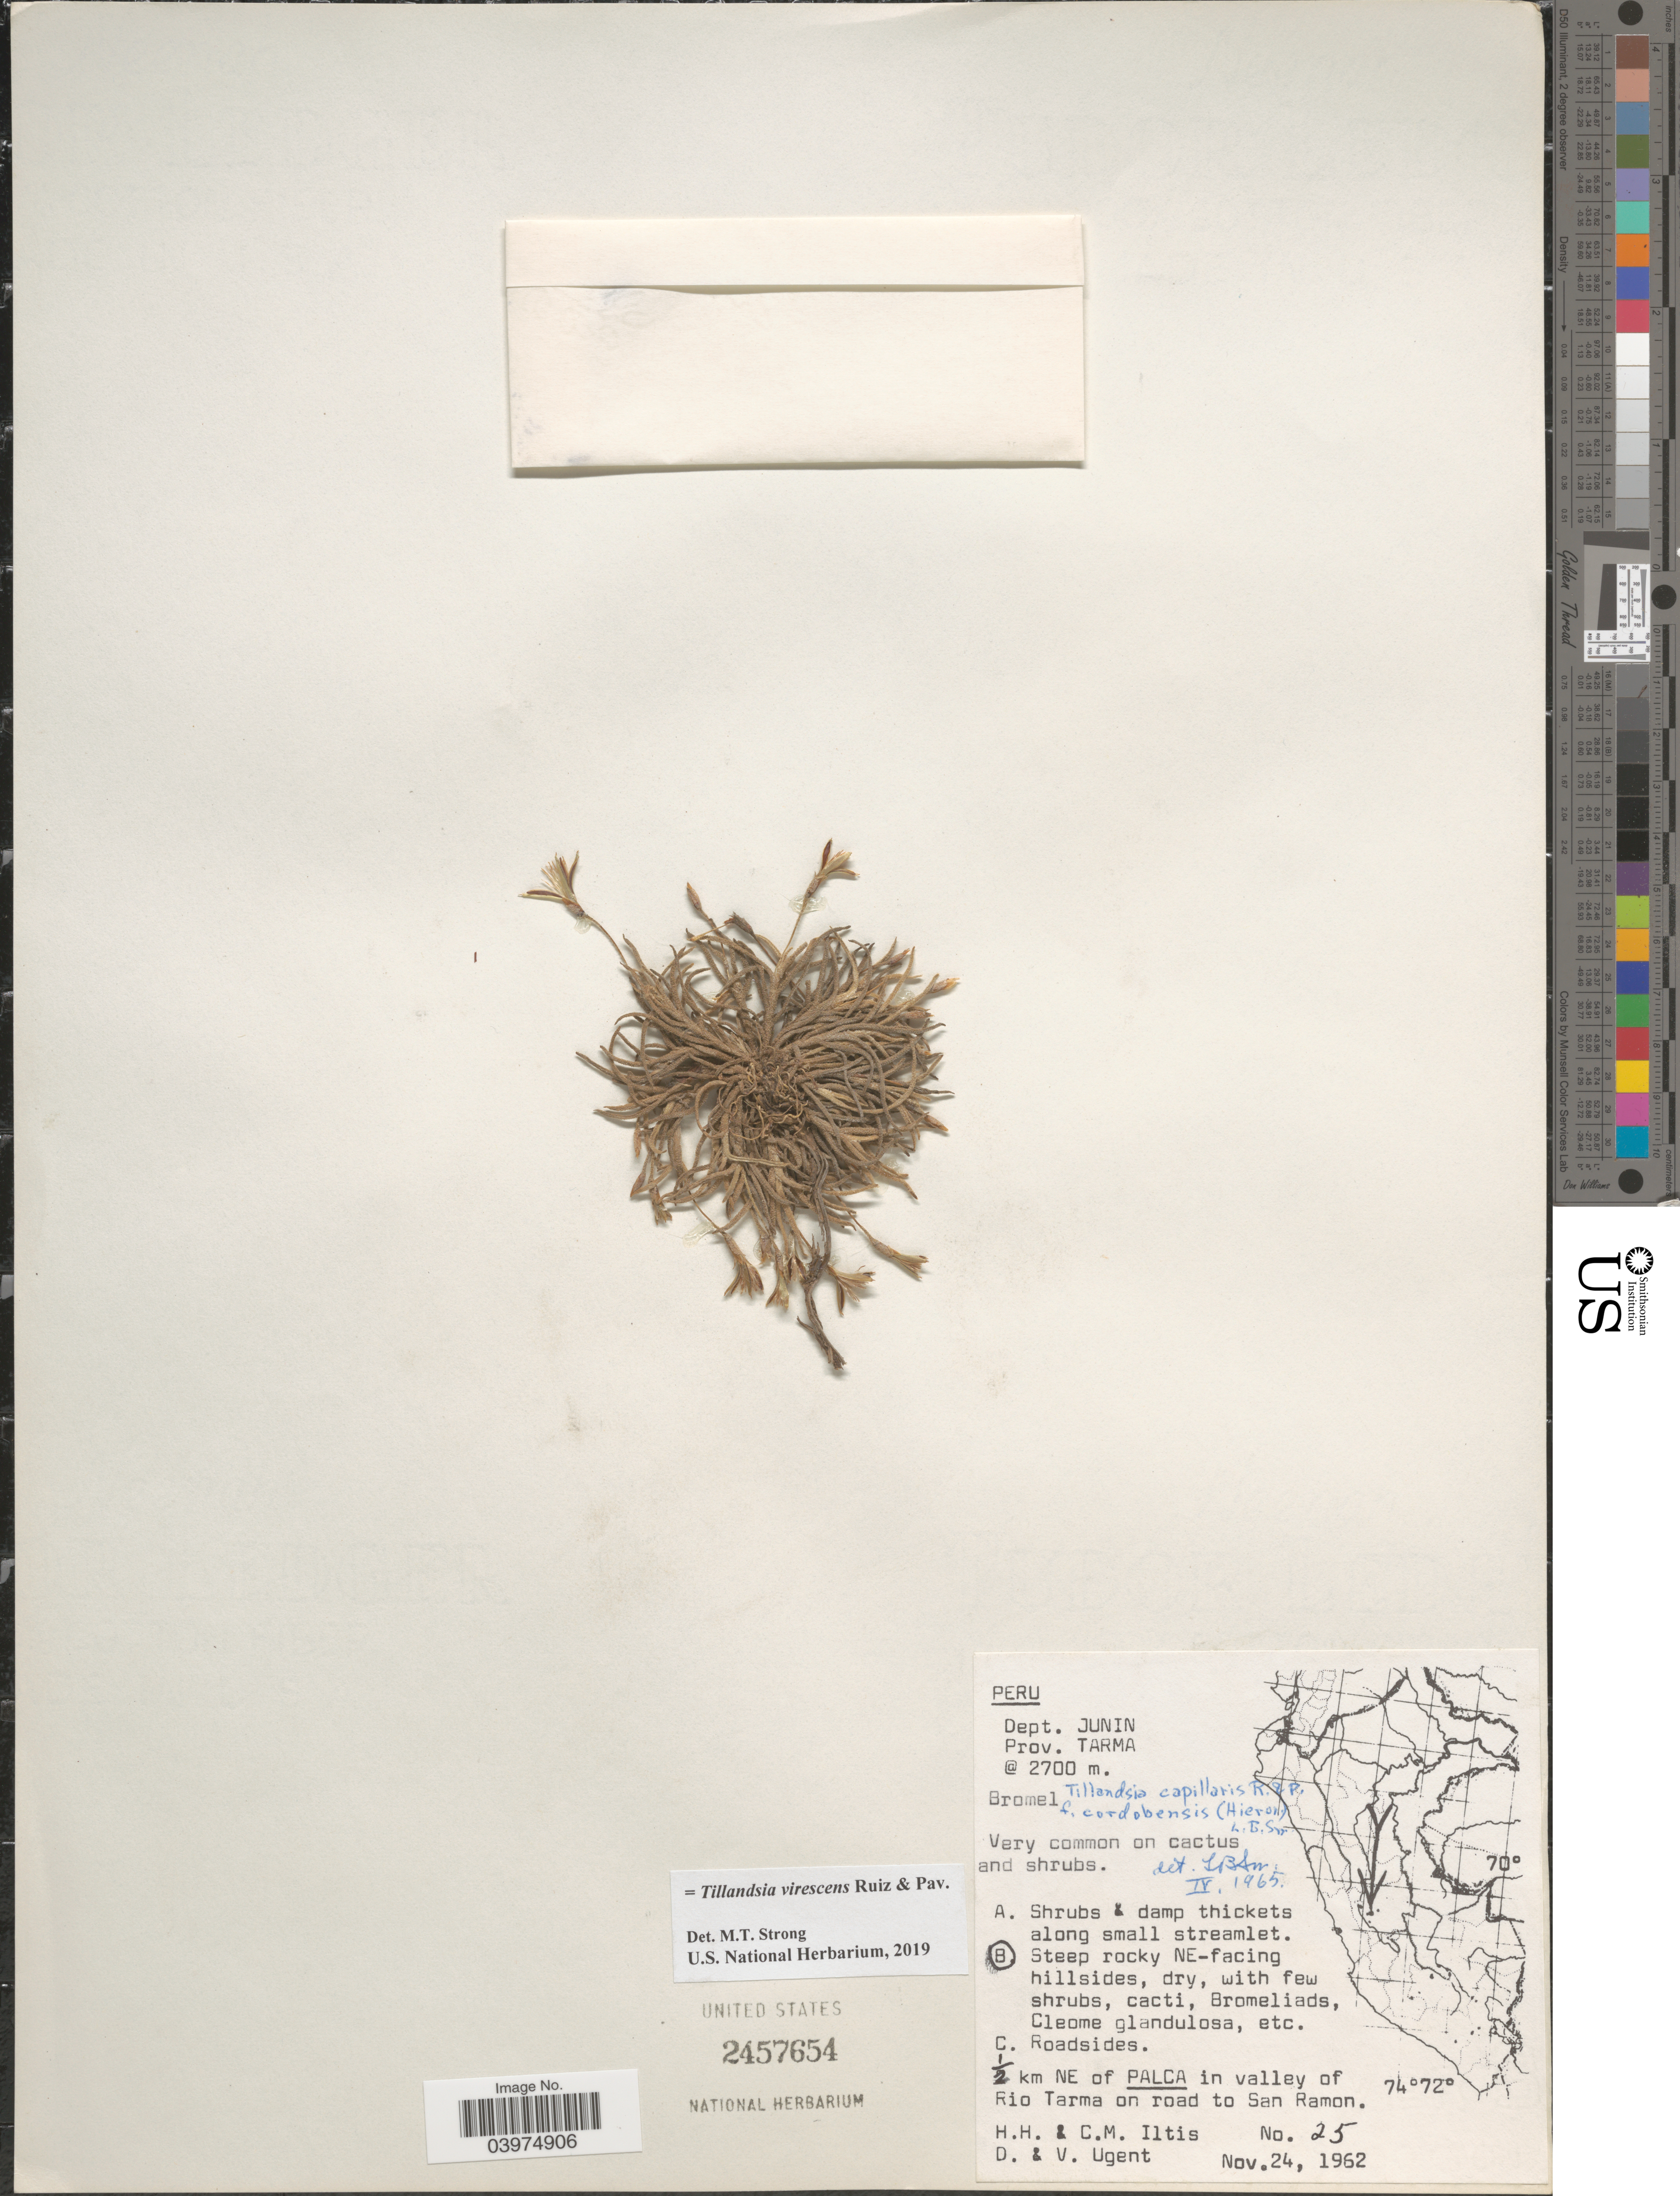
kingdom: Plantae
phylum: Tracheophyta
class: Liliopsida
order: Poales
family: Bromeliaceae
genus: Tillandsia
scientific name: Tillandsia virescens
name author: Ruiz & Pav.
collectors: H. H. Iltis, C. M Iltis, D. Ugent & V. Ugent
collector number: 25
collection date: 1962-11-24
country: Peru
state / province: Junín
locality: Dept. Junin. Prov. Tarma. Steep rocky NE-facing hillsides. ½ km NE of Palca in valley of Rio Tarma on road to San Ramon.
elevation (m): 2700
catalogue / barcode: US 2457654